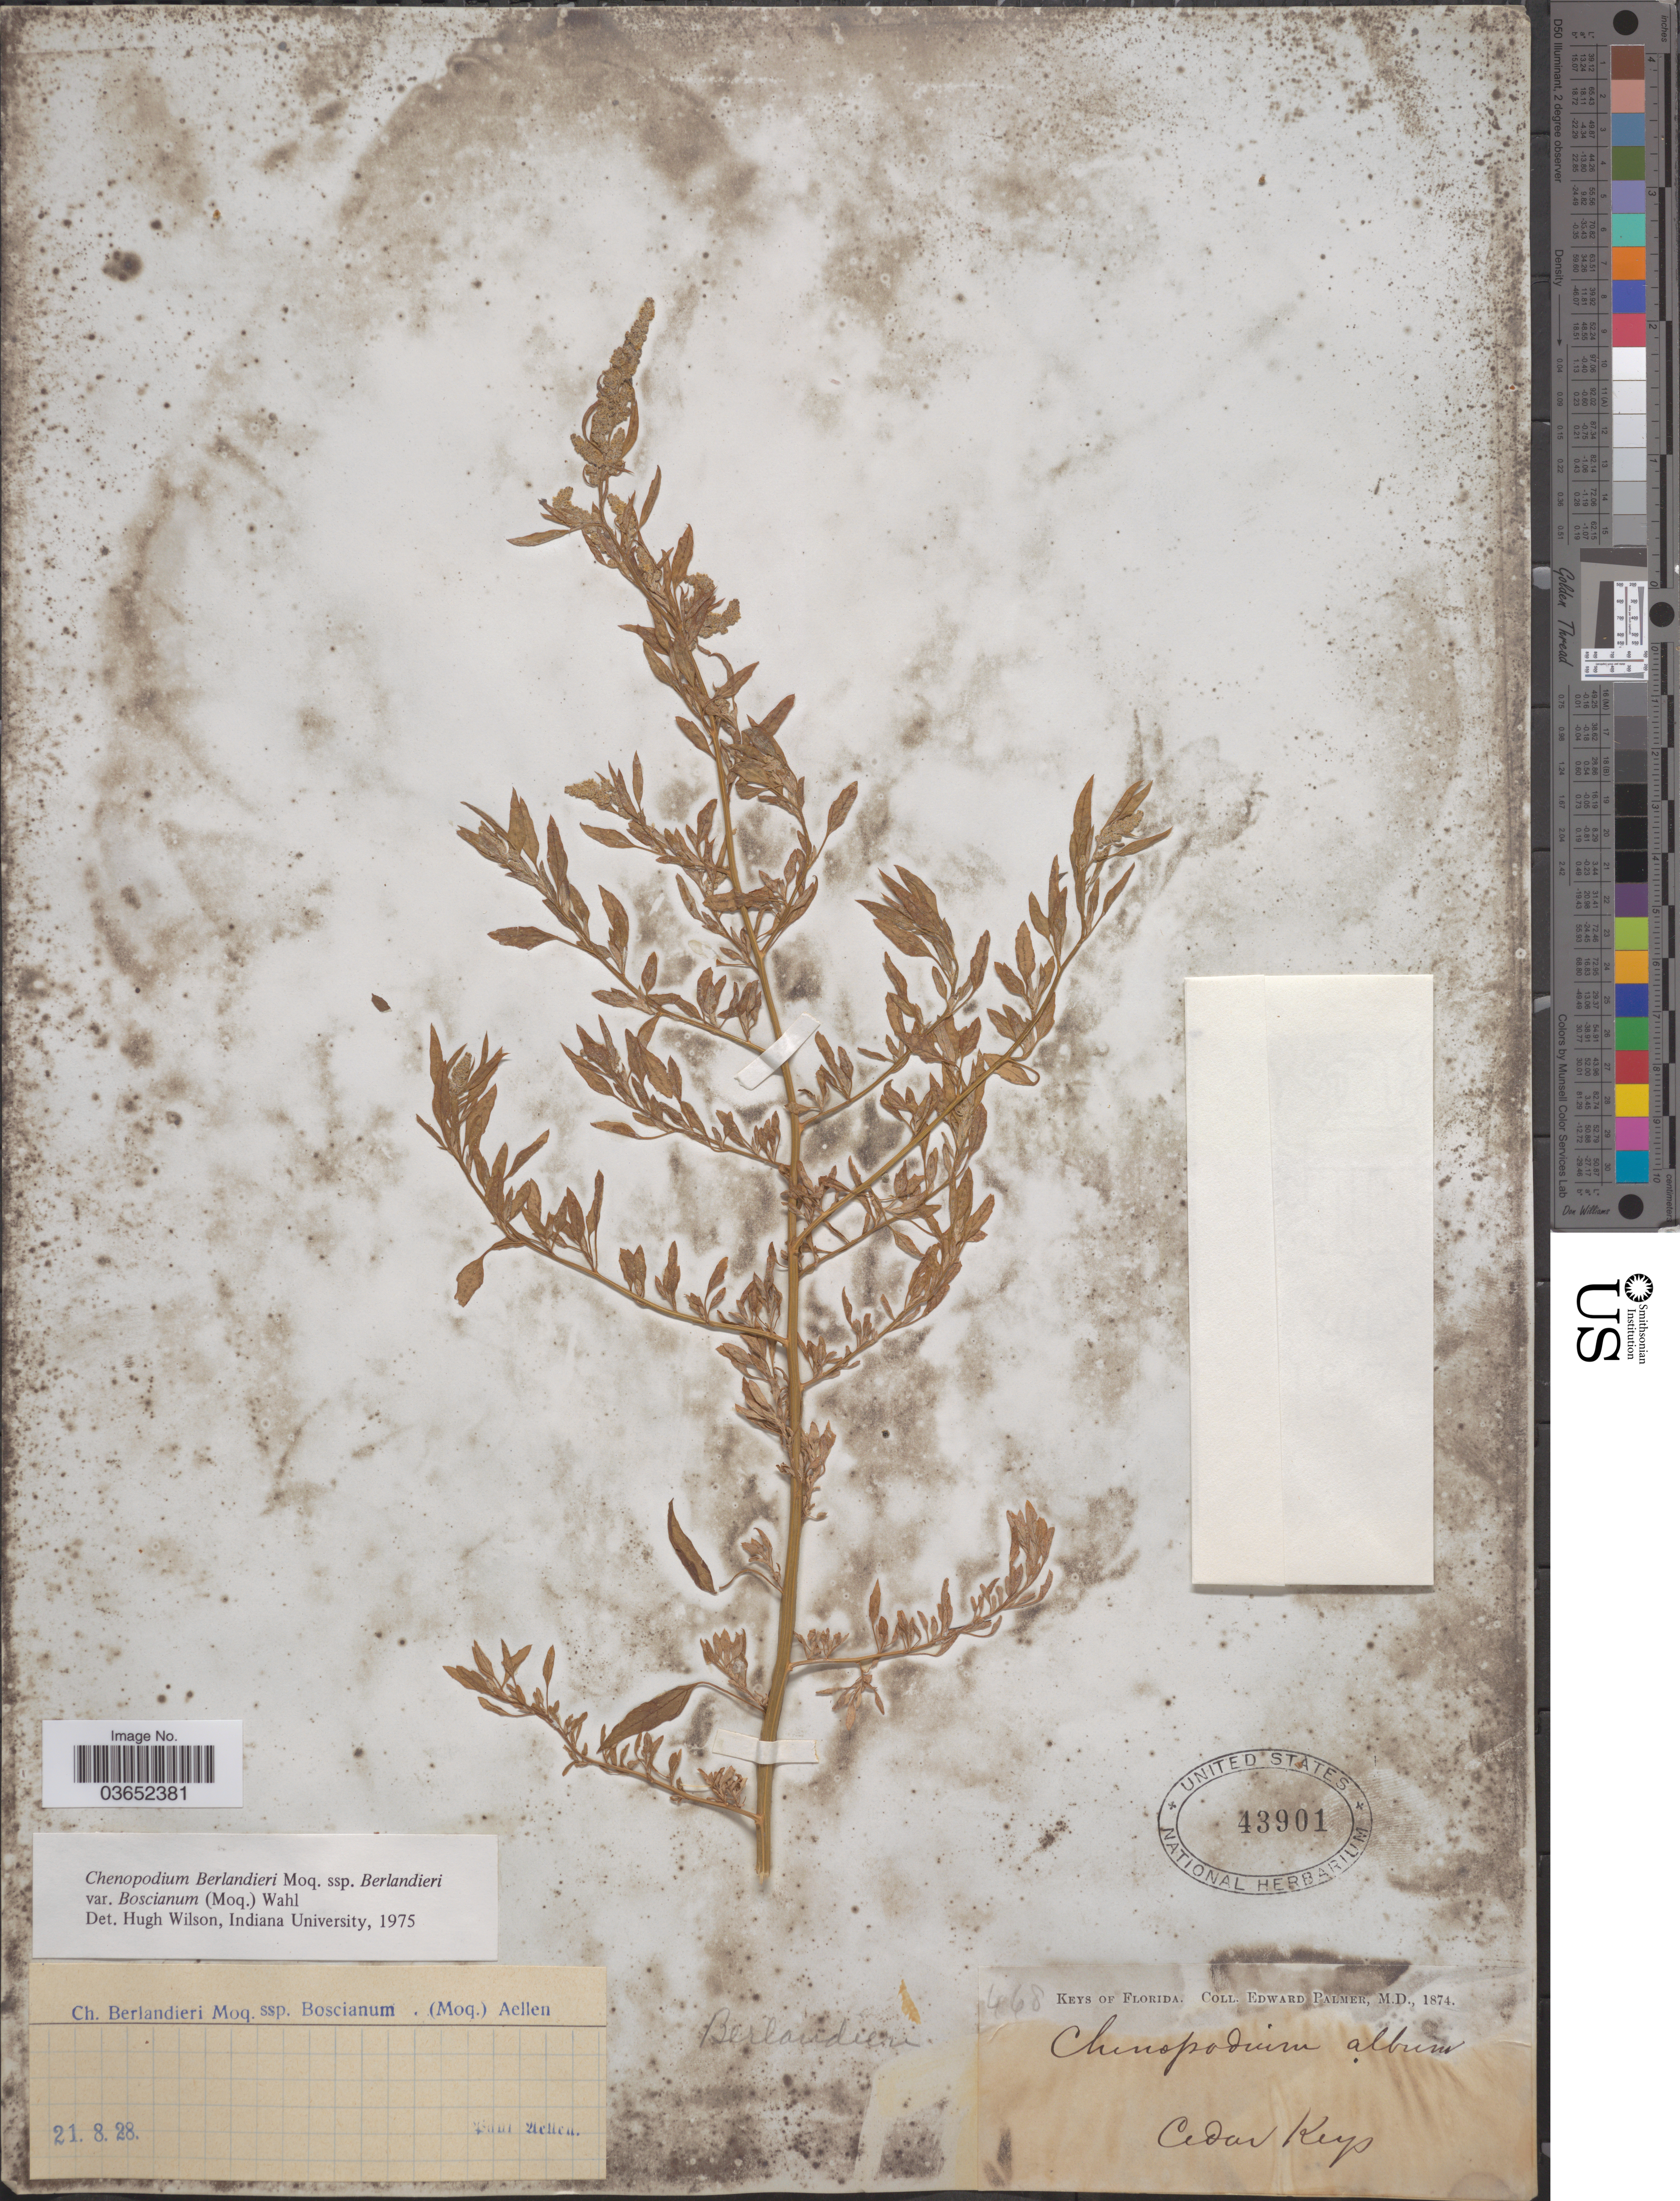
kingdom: Plantae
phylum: Tracheophyta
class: Magnoliopsida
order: Caryophyllales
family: Amaranthaceae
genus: Chenopodium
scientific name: Chenopodium berlandieri var. boscianum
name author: (Moq.) Wahl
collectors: E. Palmer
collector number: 468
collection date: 1874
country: United States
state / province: Florida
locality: Cedar Keys. Keys of Florida.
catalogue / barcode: US 43901